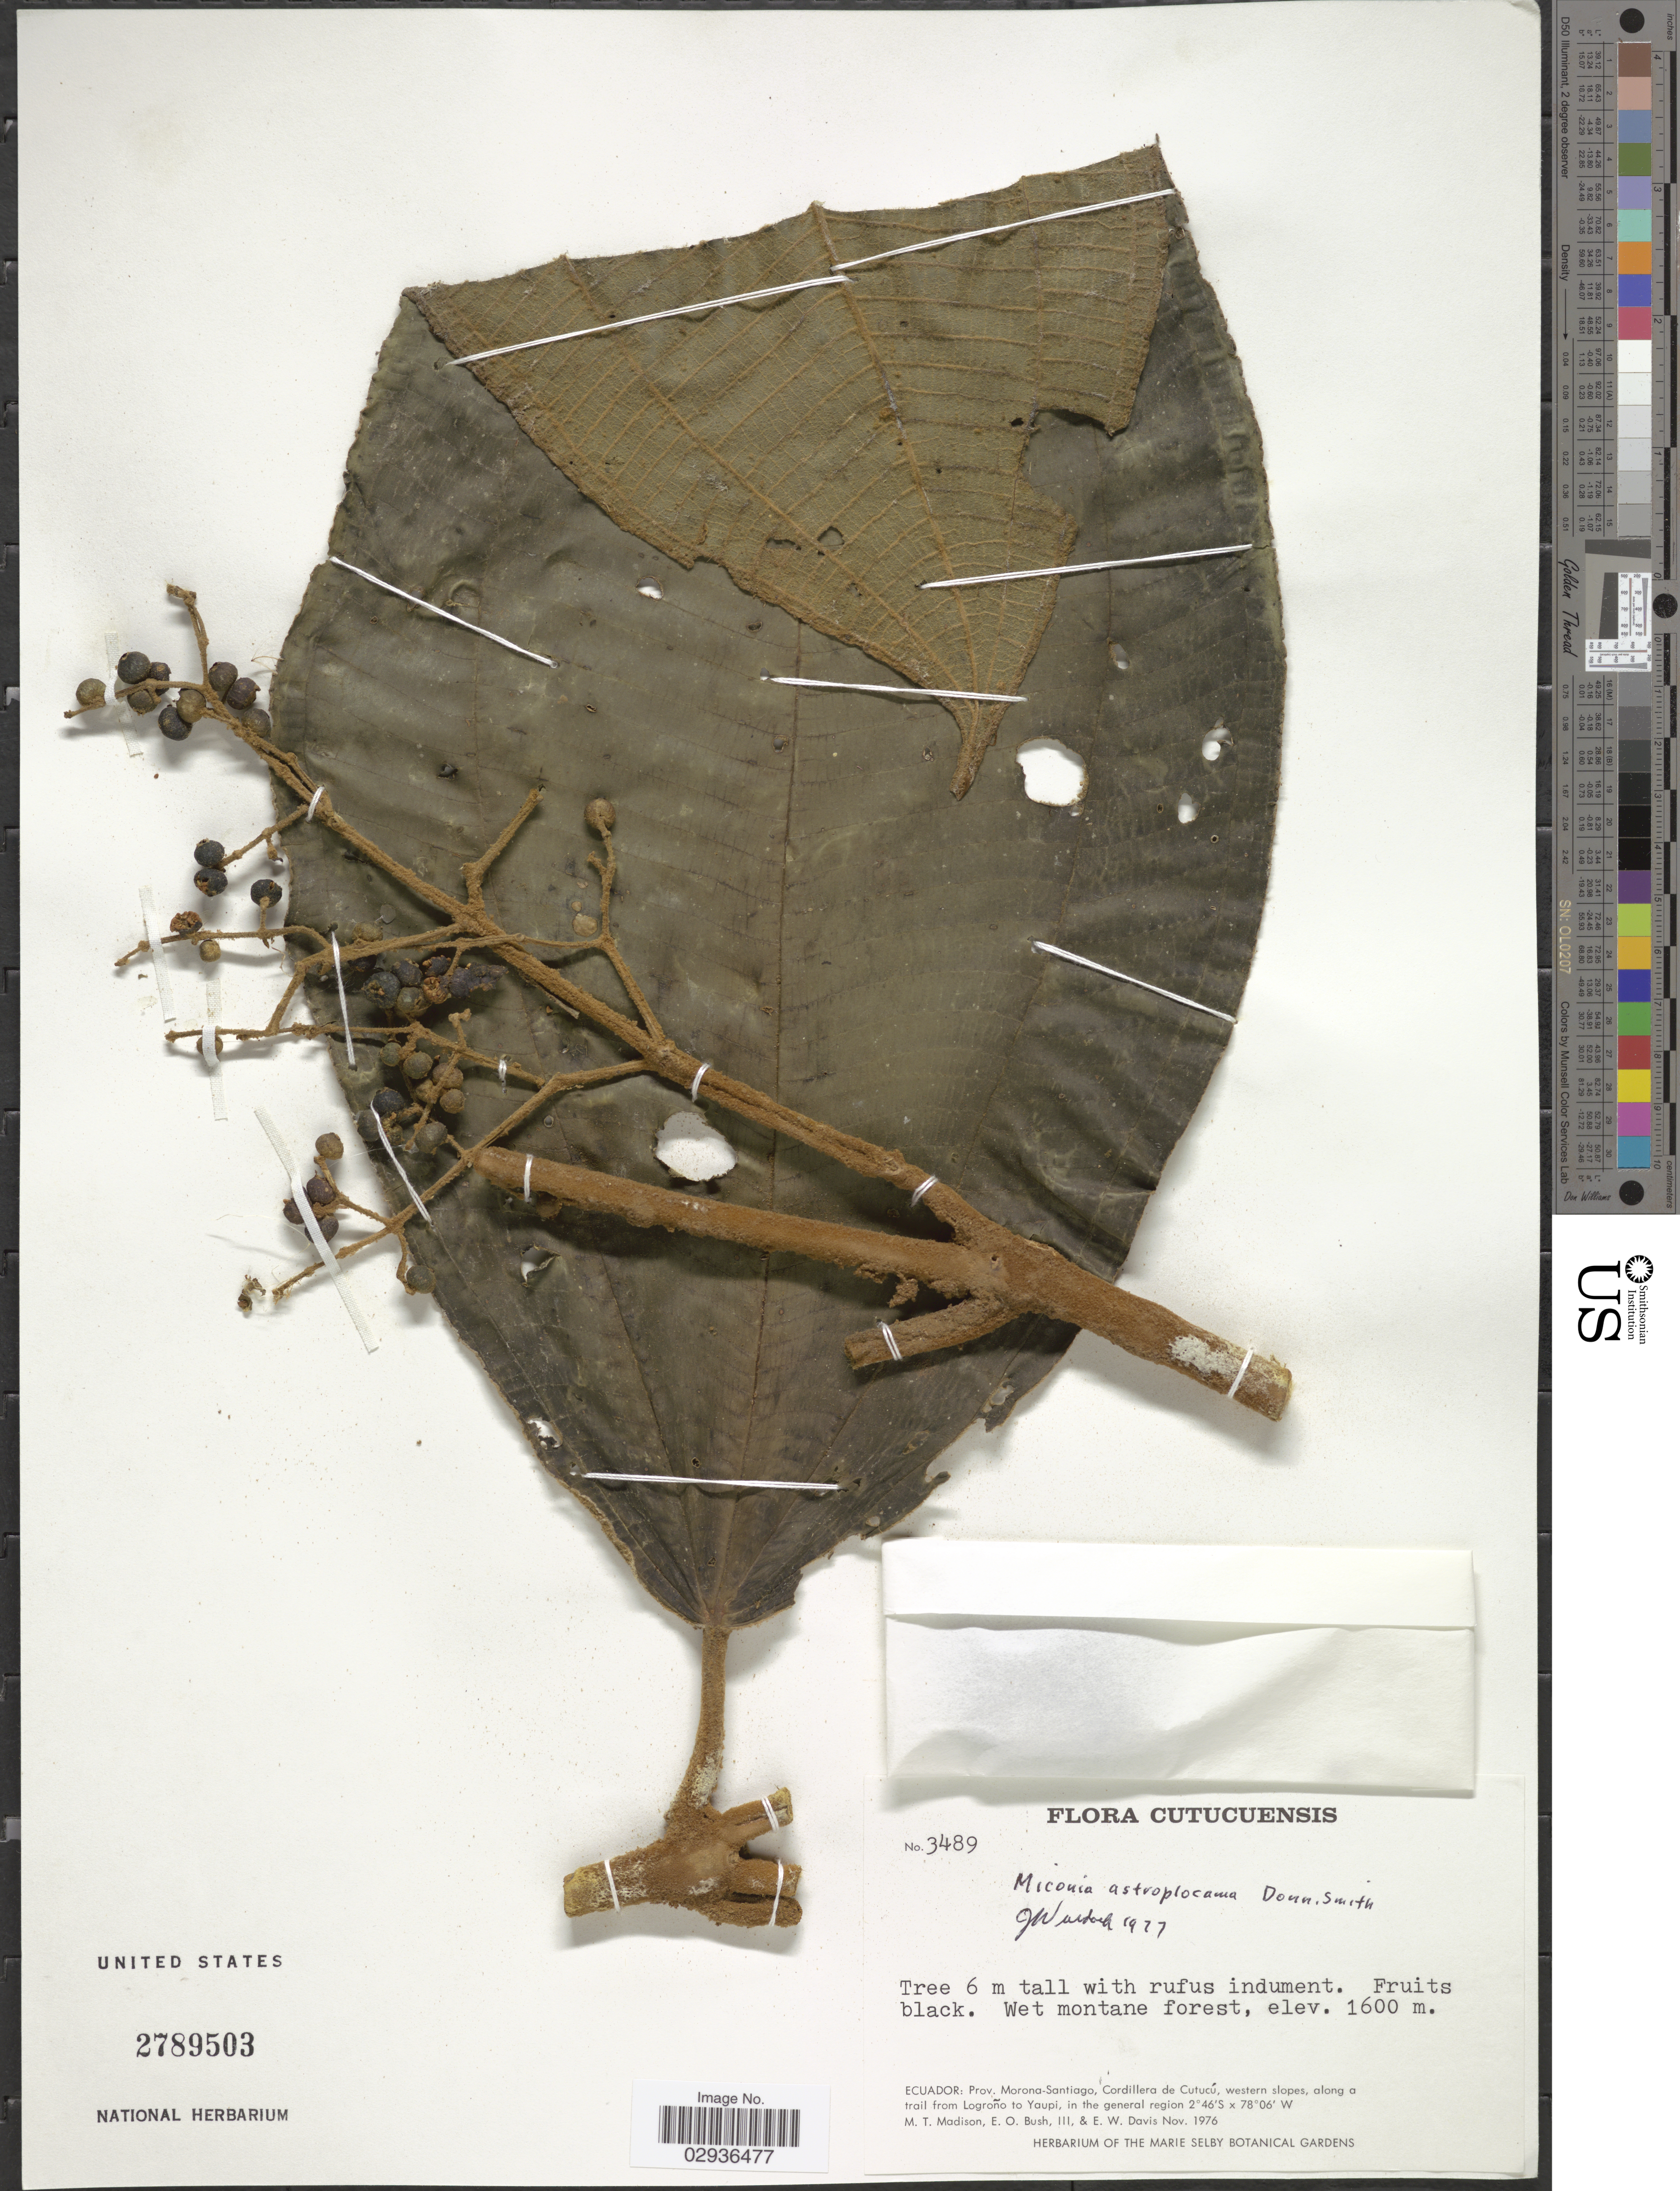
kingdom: Plantae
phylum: Tracheophyta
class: Magnoliopsida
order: Myrtales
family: Melastomataceae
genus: Miconia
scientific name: Miconia astroplocama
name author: Donn. Sm.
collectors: M. T. Madison, E. O. Bush & E. W. Davis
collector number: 3489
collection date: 1976-11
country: Ecuador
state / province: Morona-Santiago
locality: Cordillera de Cutucú, western slopes, along a trail from Logroño to Yaupi, in the general region.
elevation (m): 1600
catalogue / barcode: US 2789503